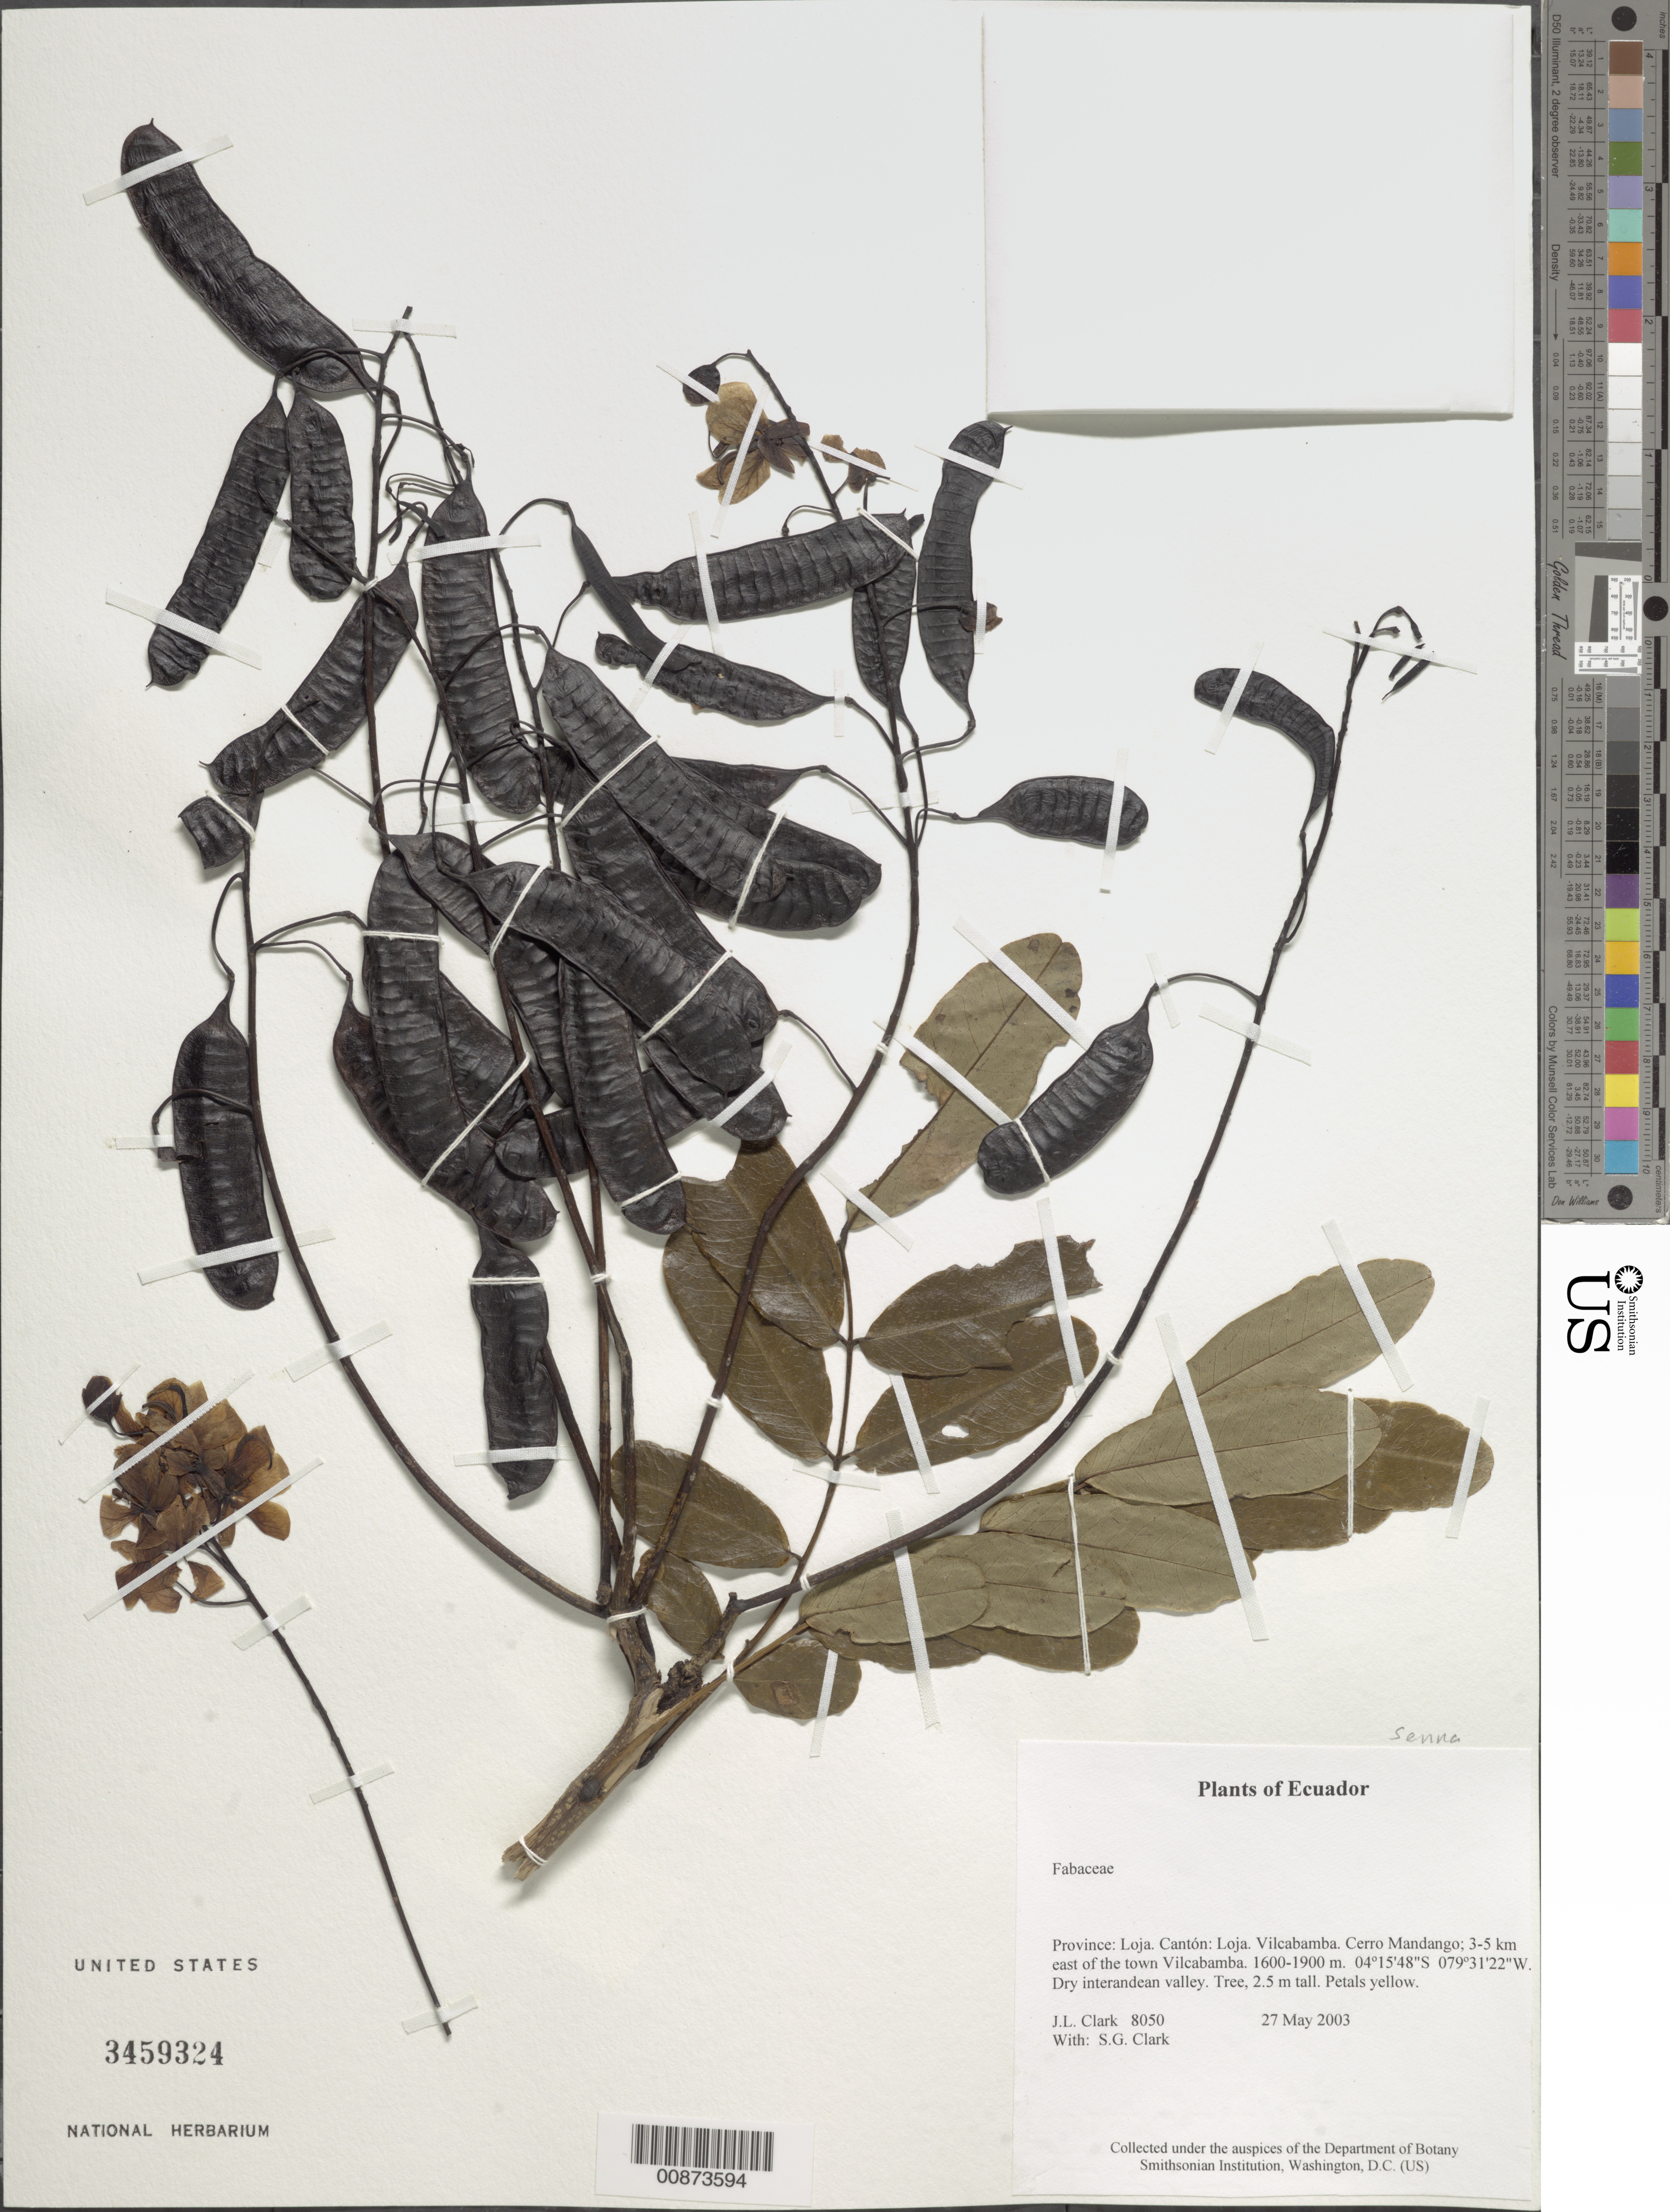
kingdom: Plantae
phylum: Tracheophyta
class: Magnoliopsida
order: Fabales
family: Fabaceae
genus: Senna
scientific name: Senna sp.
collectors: J. L. Clark & S. G. Clark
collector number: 08050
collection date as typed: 27 May 2003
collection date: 2003-05-27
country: Ecuador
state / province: Loja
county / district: Loja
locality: Vilcabamba. Cerro Mandango; 3-5 km east of the town Vilcabamba.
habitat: Dry interandean valley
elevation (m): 1600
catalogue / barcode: US 3459324